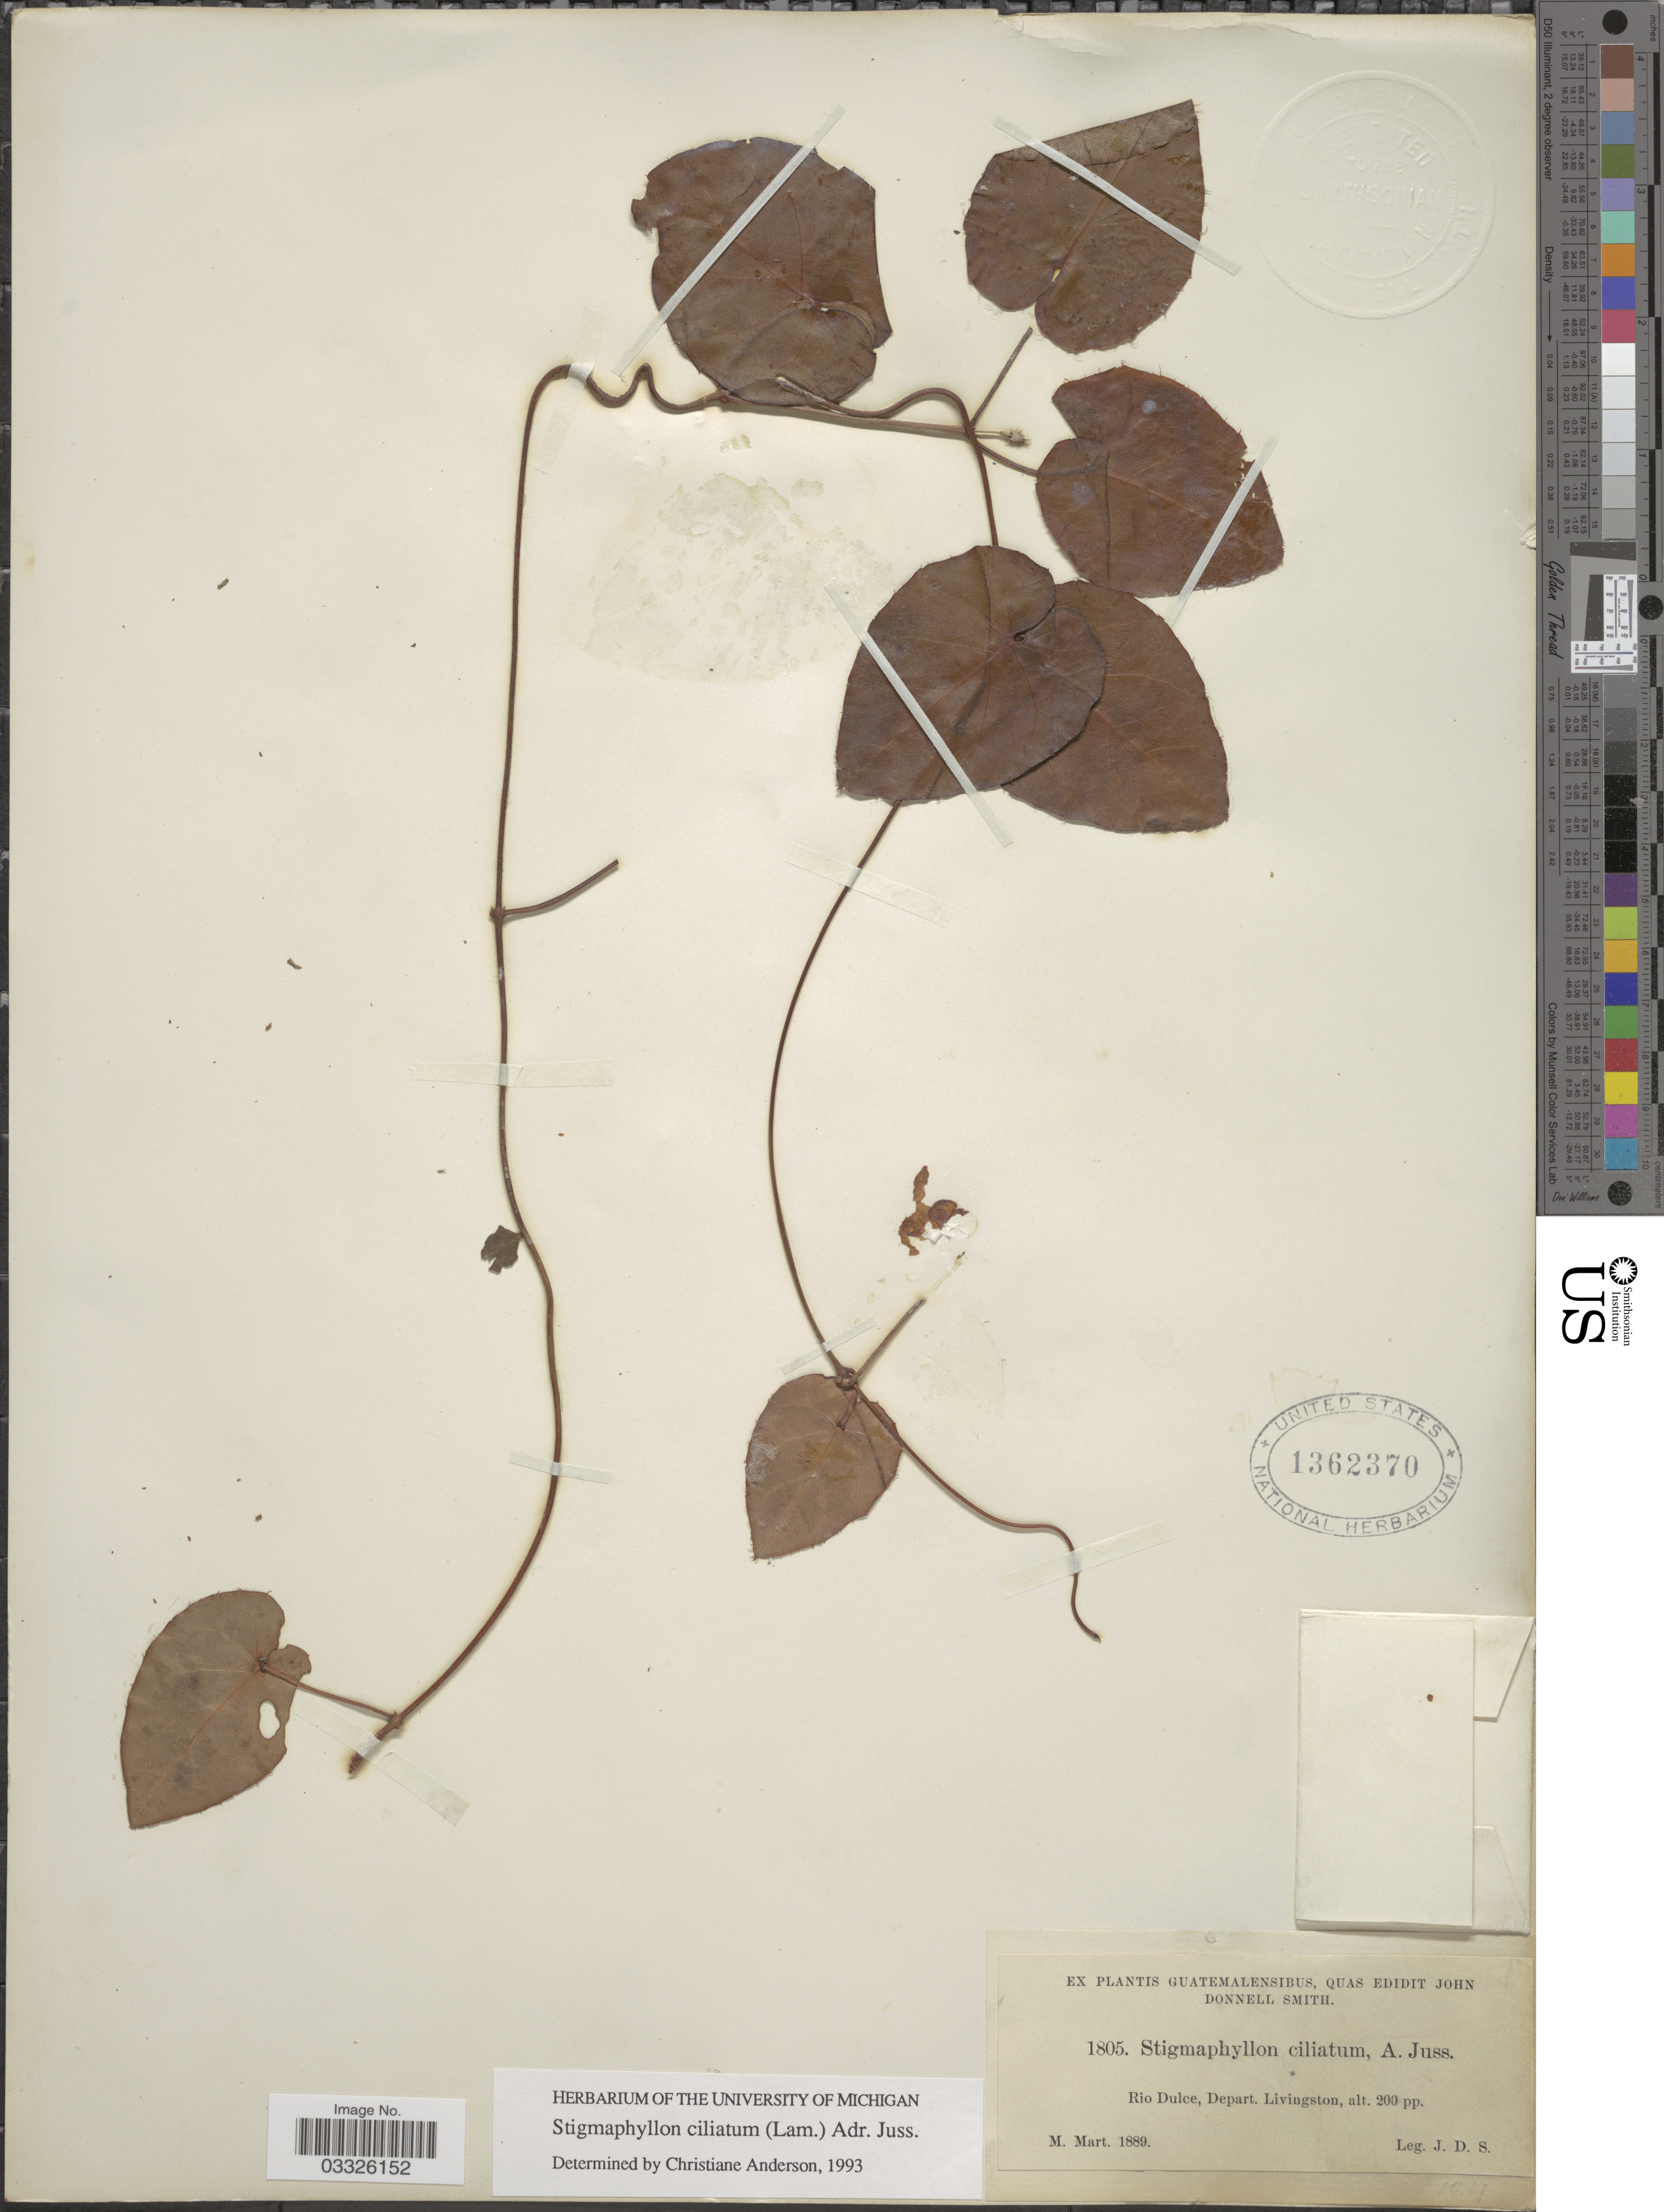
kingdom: Plantae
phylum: Tracheophyta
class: Magnoliopsida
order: Malpighiales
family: Malpighiaceae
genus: Stigmaphyllon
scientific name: Stigmaphyllon ciliatum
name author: (L.) A. Juss.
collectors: J. Donnell Smith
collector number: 1805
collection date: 1889-03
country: Guatemala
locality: Rio Dulce, Depart. Livingston.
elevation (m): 61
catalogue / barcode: US 1362370